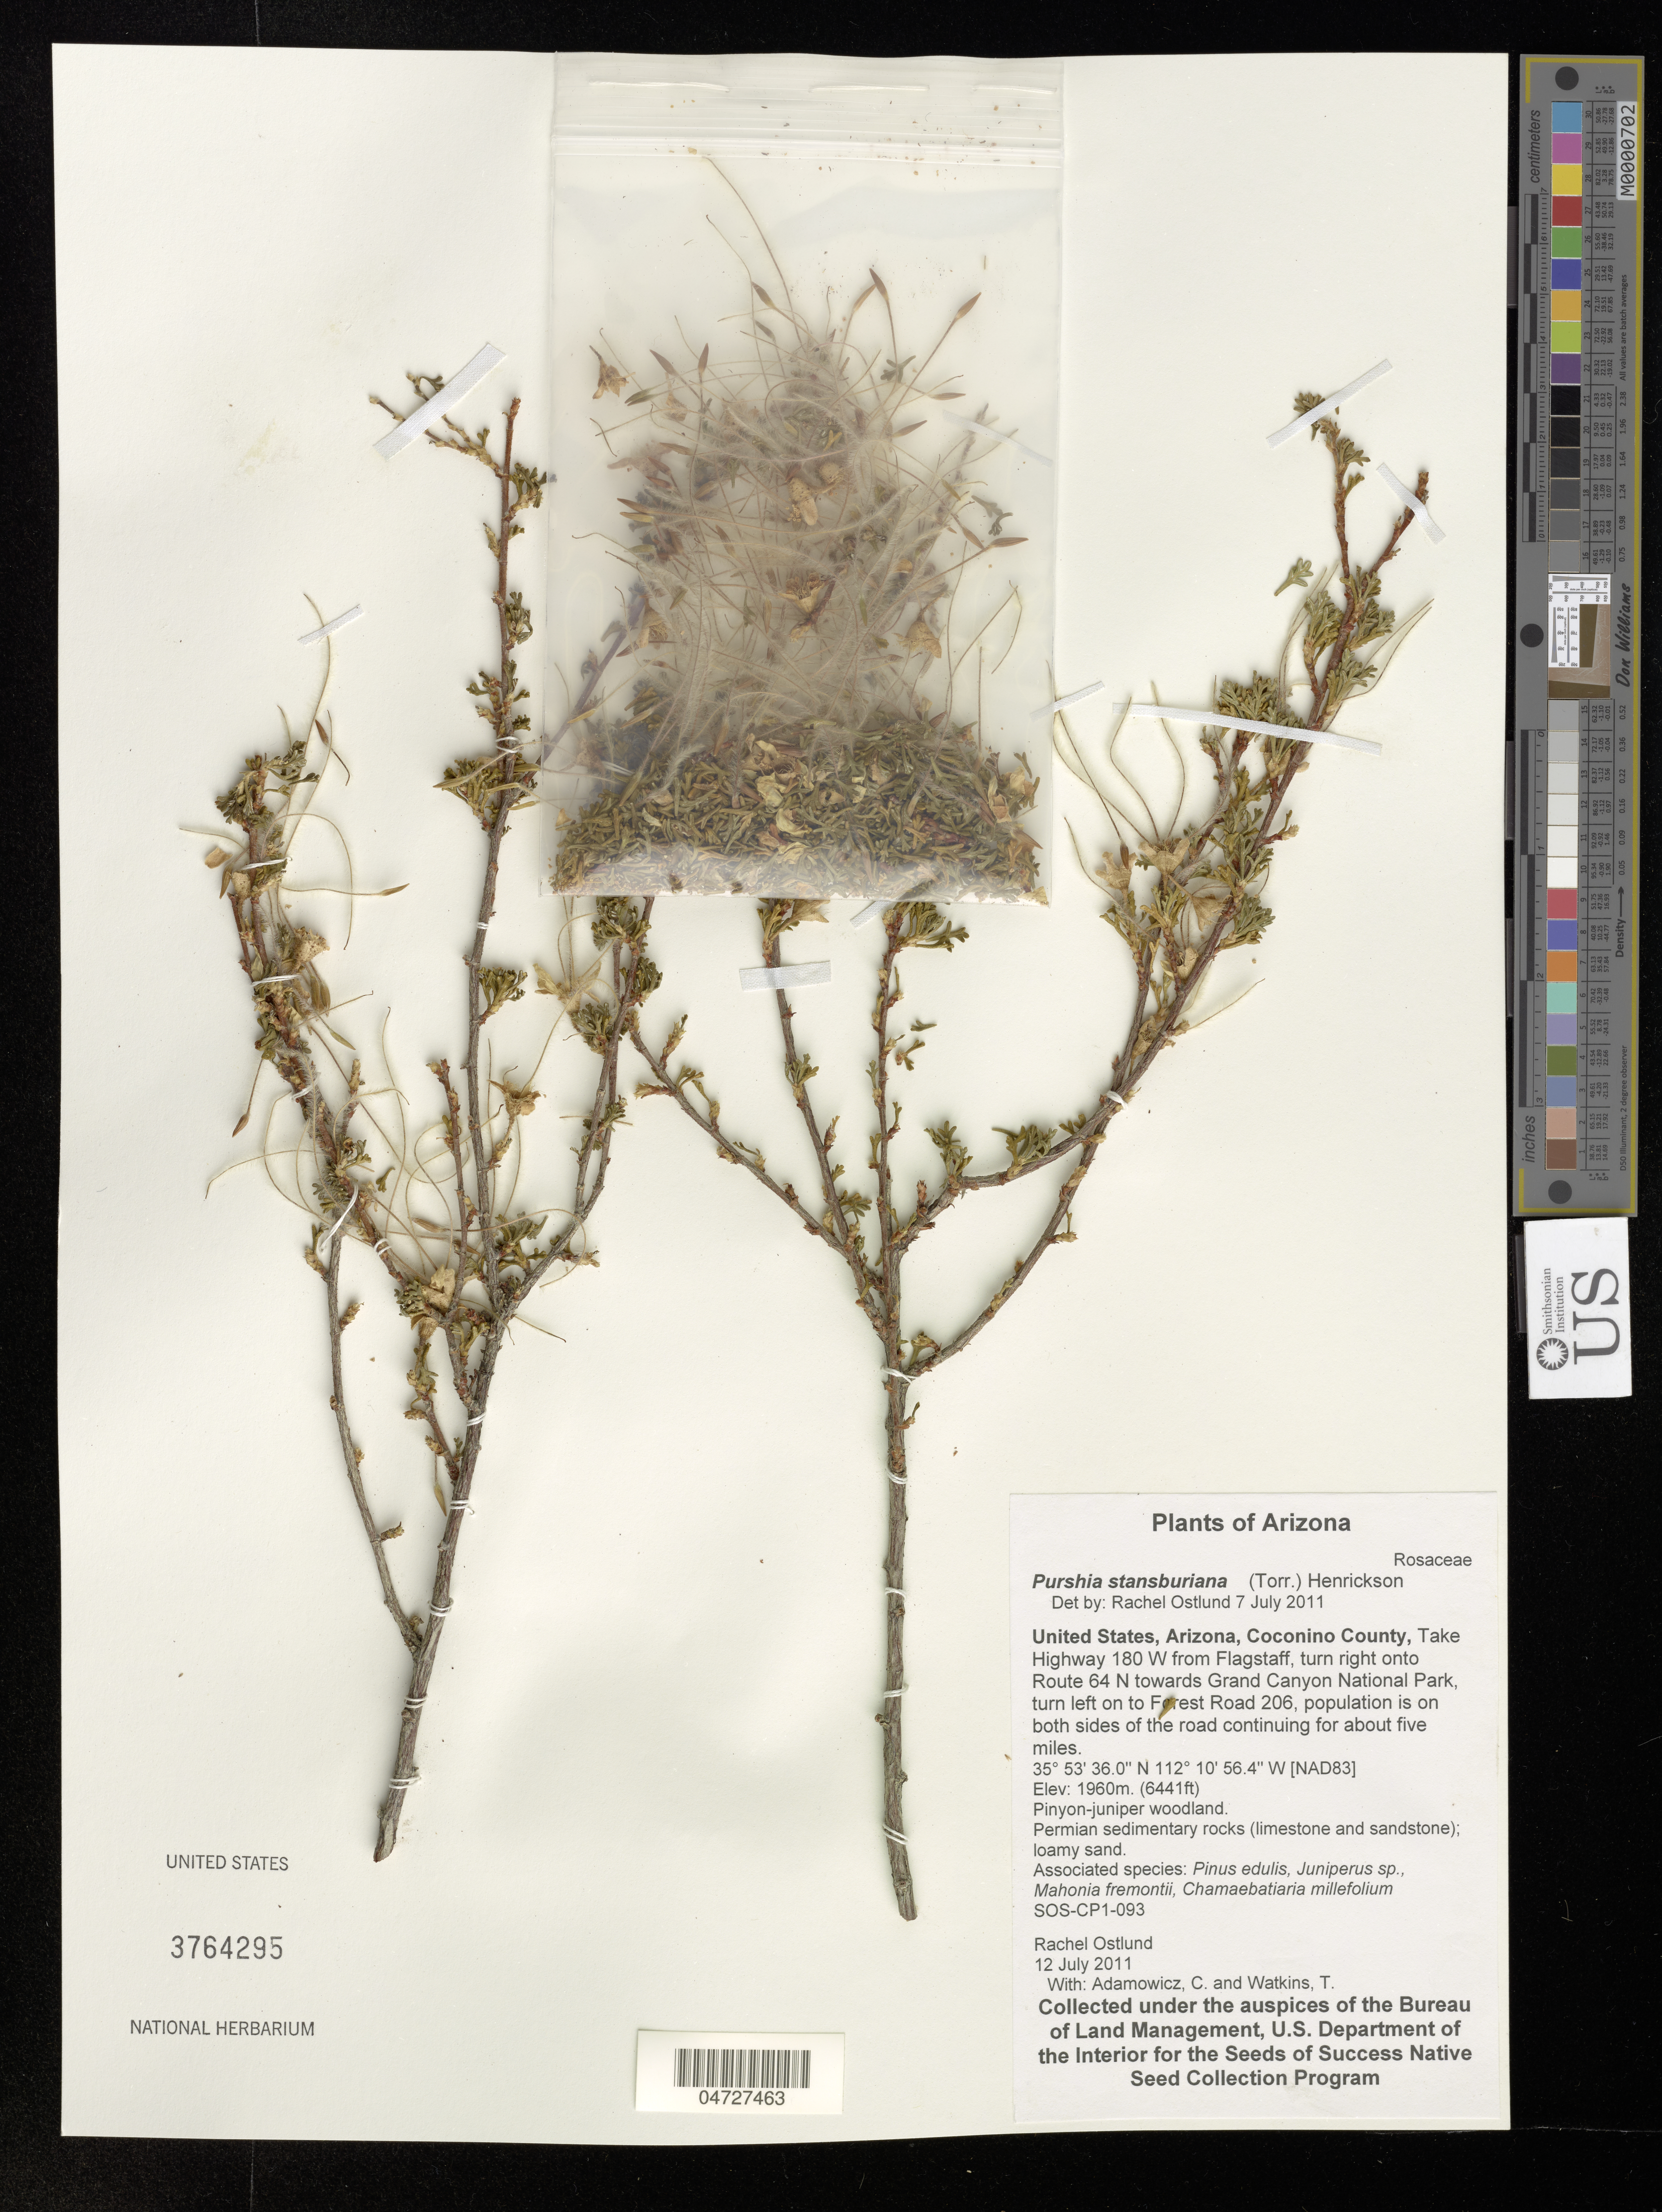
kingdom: Plantae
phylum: Tracheophyta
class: Magnoliopsida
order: Rosales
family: Rosaceae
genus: Purshia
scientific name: Purshia stansburyana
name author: (Torr.) Henrickson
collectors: R. Ostlund, C. Adamowicz & T. Watkins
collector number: SOS-CP1-093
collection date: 2011-07-12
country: United States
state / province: Arizona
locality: Coconino County, Take Highway 180 W from Flagstaff, turn right onto Route 64 N towards Grand Canyon National Park, turn left on to Forest Road 206, population is on both sides of the road continuing for about five miles.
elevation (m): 1960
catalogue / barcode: US 3764295